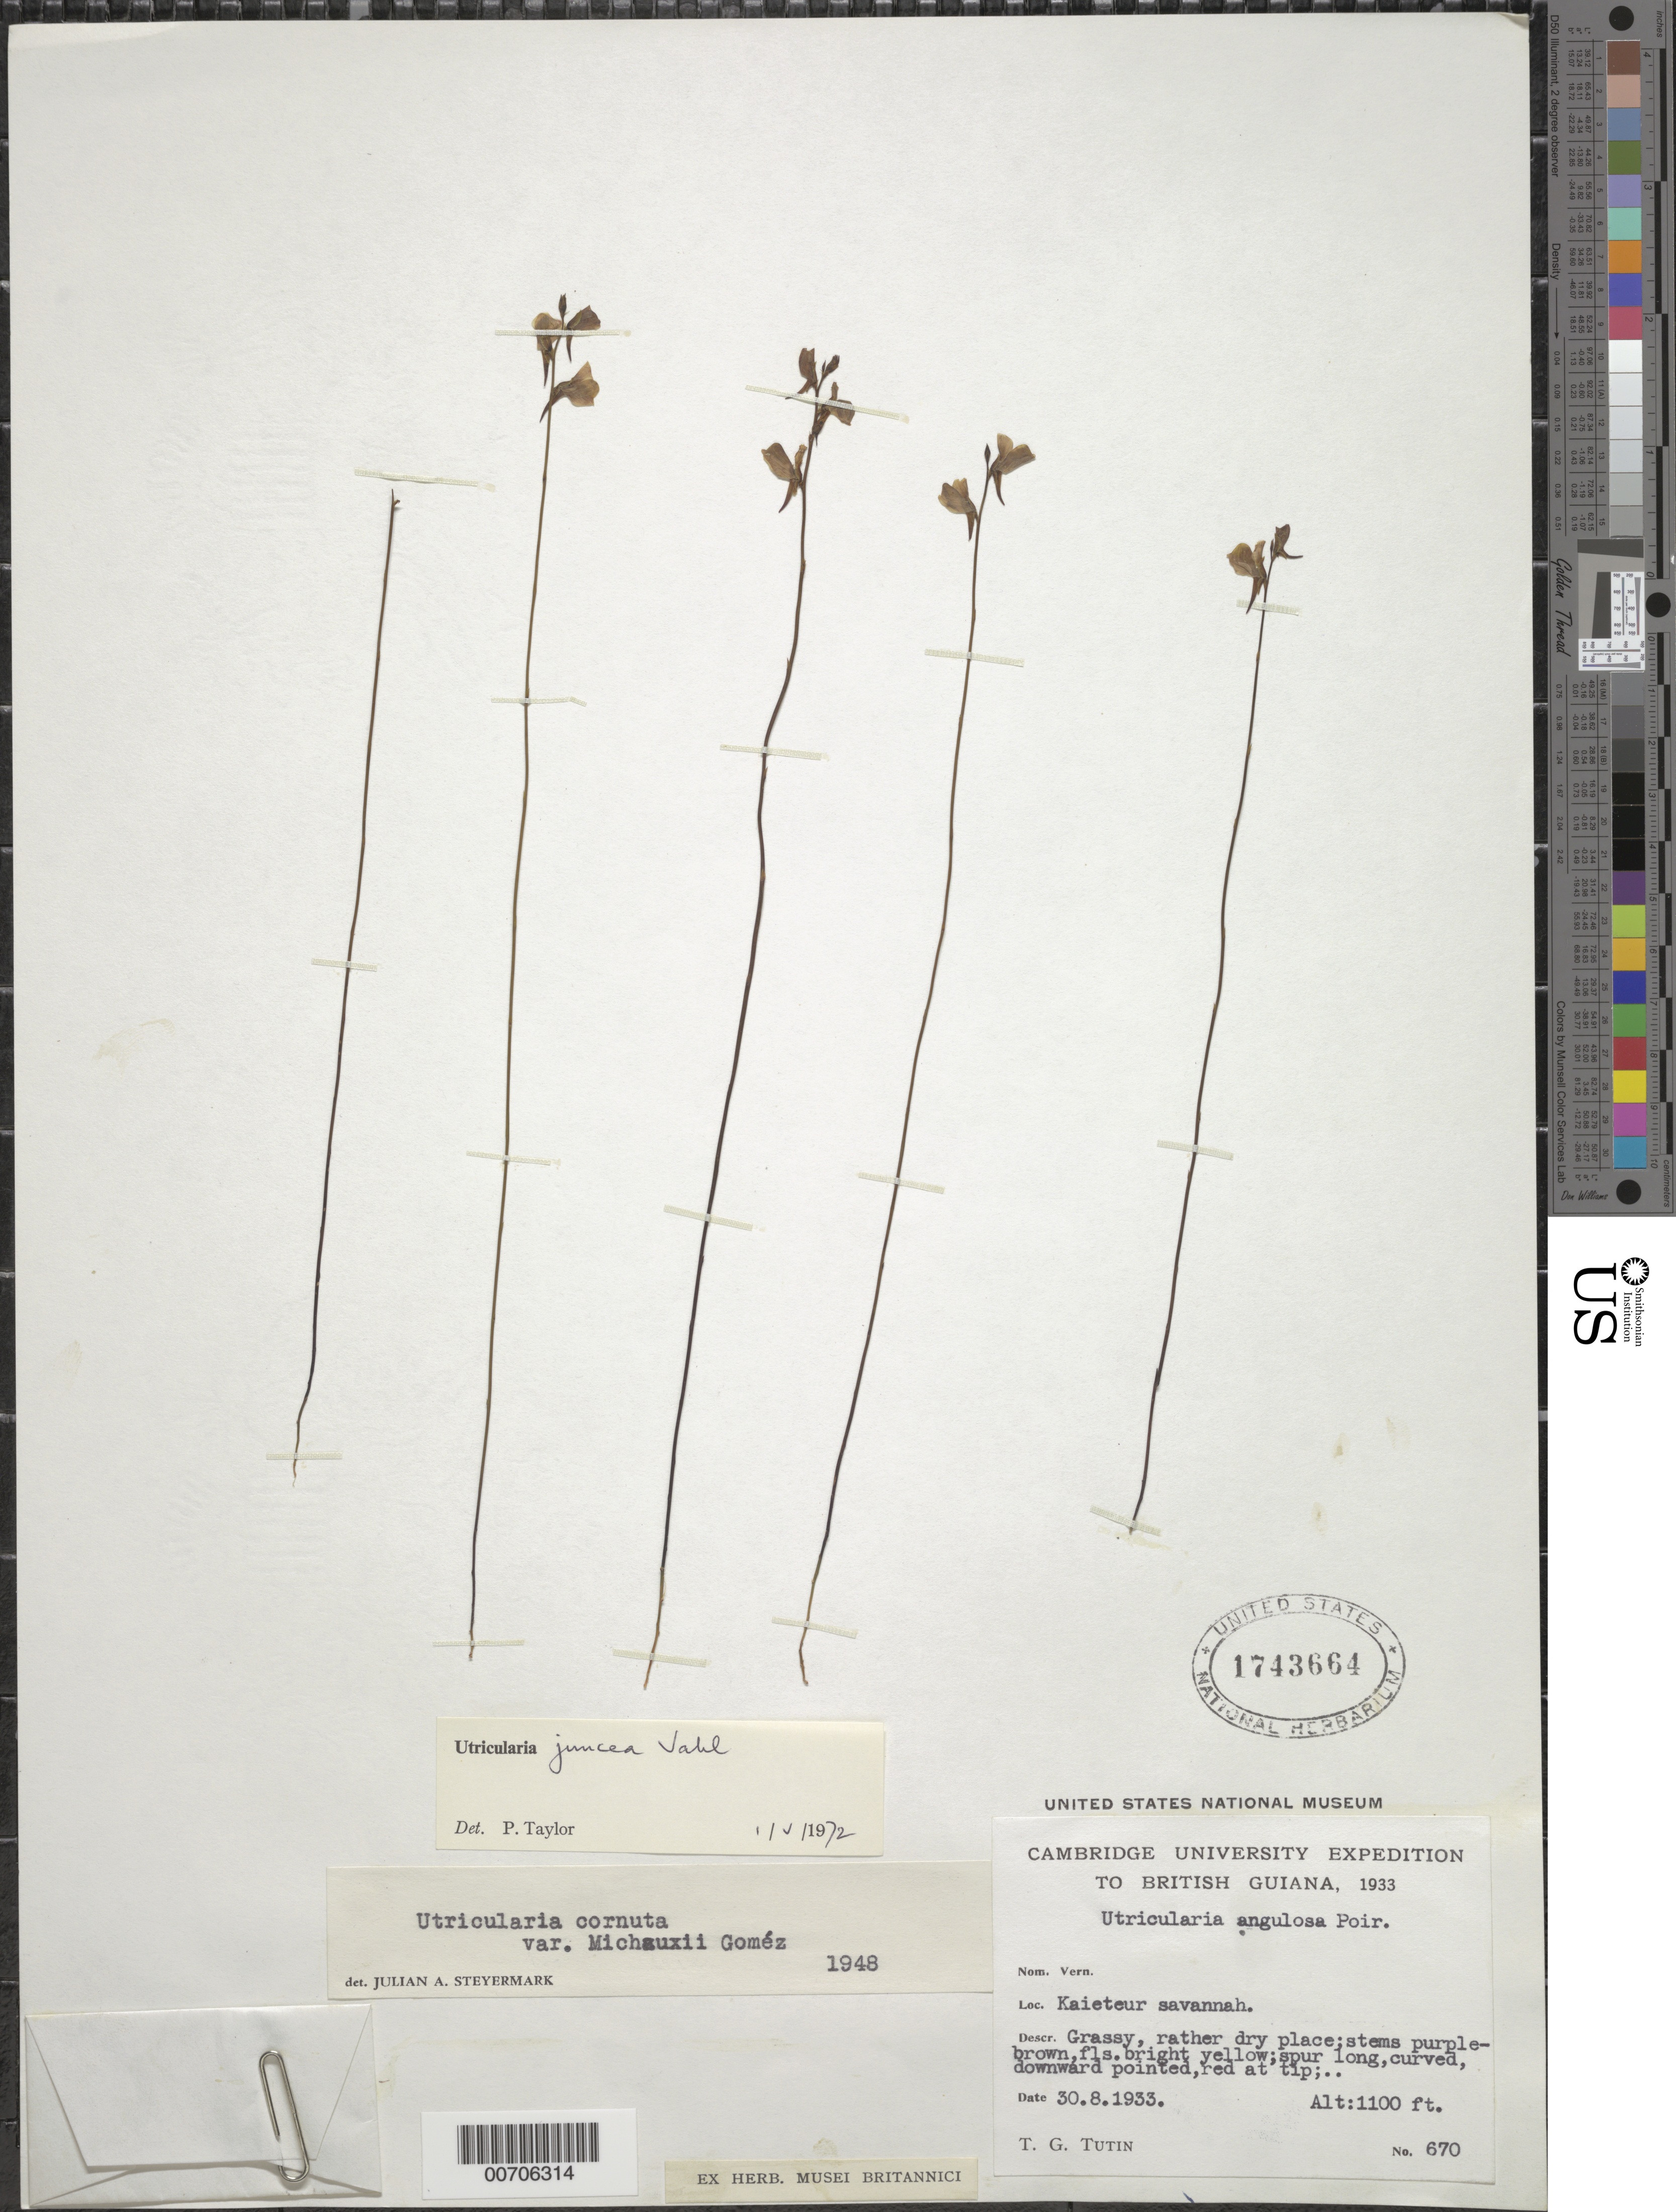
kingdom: Plantae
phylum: Tracheophyta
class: Magnoliopsida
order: Lamiales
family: Lentibulariaceae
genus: Utricularia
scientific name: Utricularia juncea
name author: Vahl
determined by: Taylor, P.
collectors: T. G. Tutin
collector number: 670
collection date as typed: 30-Aug-33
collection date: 1933-08-30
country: Guyana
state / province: Potaro-Siparuni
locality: Kaieteur Savanna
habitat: Grassy, rather dry place; savanna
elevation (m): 335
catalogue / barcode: US 1743664